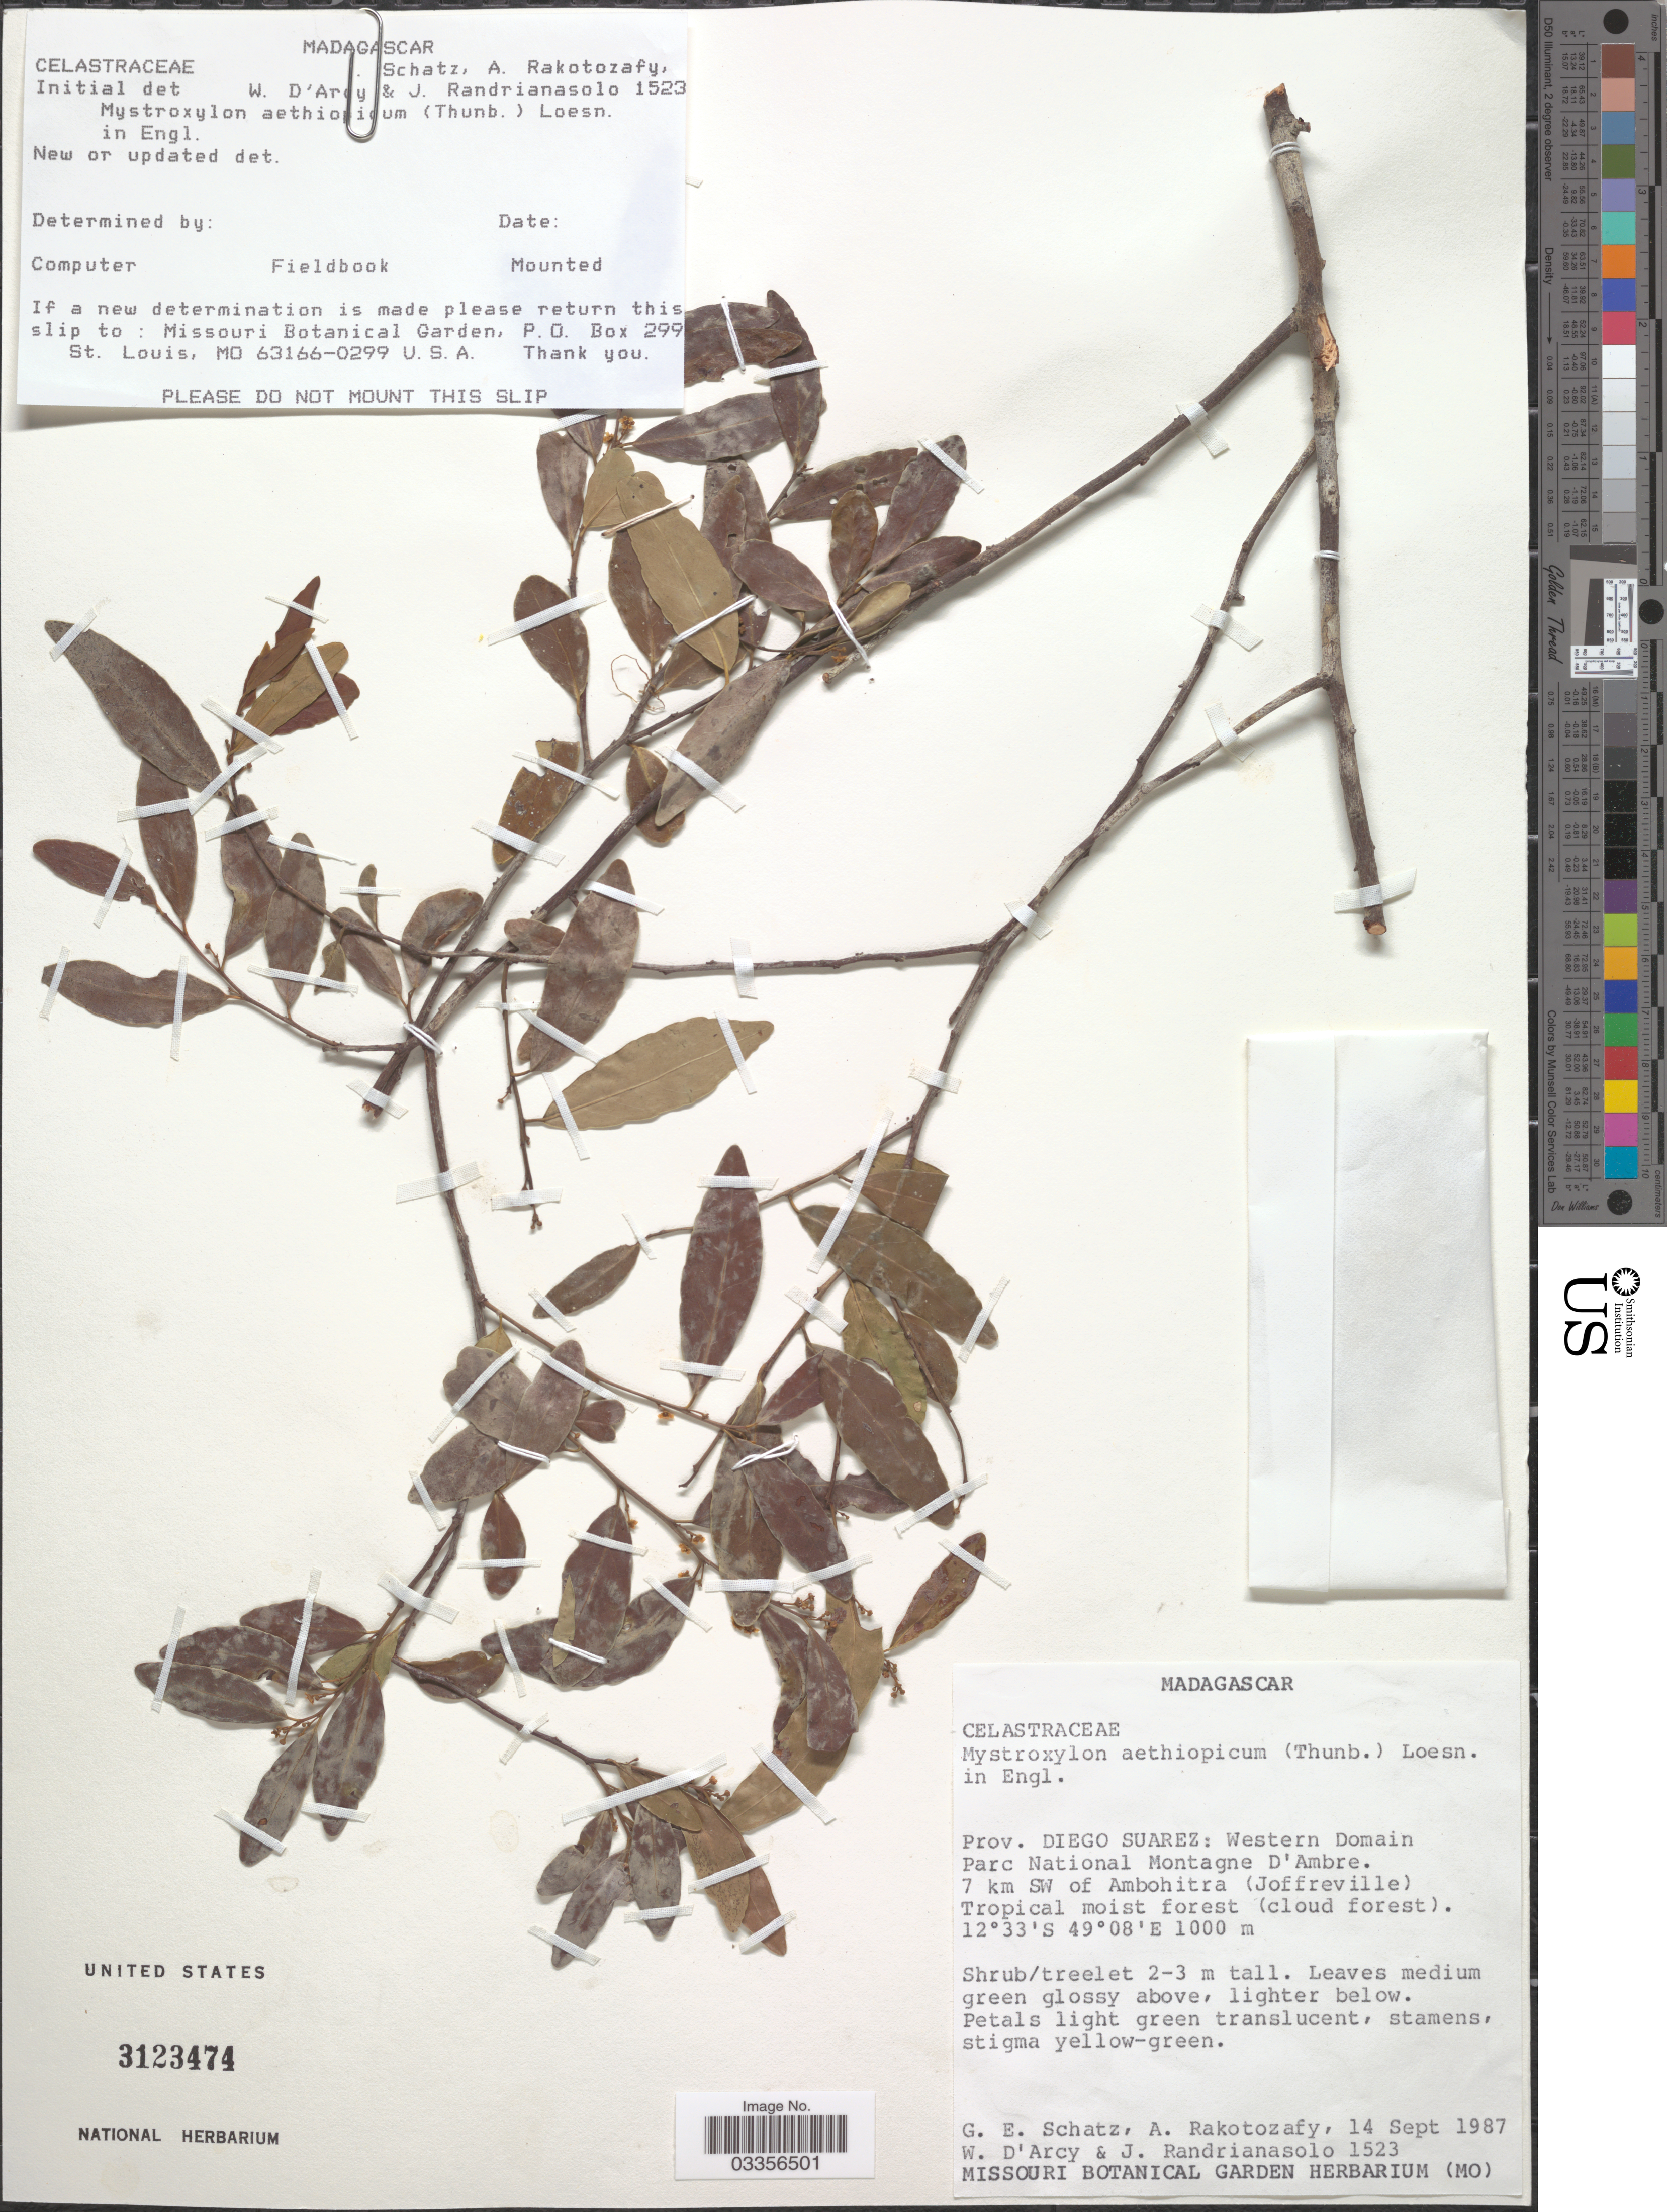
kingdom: Plantae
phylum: Tracheophyta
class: Magnoliopsida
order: Celastrales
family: Celastraceae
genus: Mystroxylon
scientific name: Mystroxylon aethiopicum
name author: (Thunb.) Loes.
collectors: G. Schatz, A. Rakotozafy, W. G. D'Arcy & J. Randrianasolo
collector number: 1523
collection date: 1987-09-14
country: Madagascar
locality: Prov. Diego Suarez: Western Domain Parc National Montagne D'Ambre 7 km SW of Ambohitra (Joffreville).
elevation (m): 1000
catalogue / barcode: US 3123474